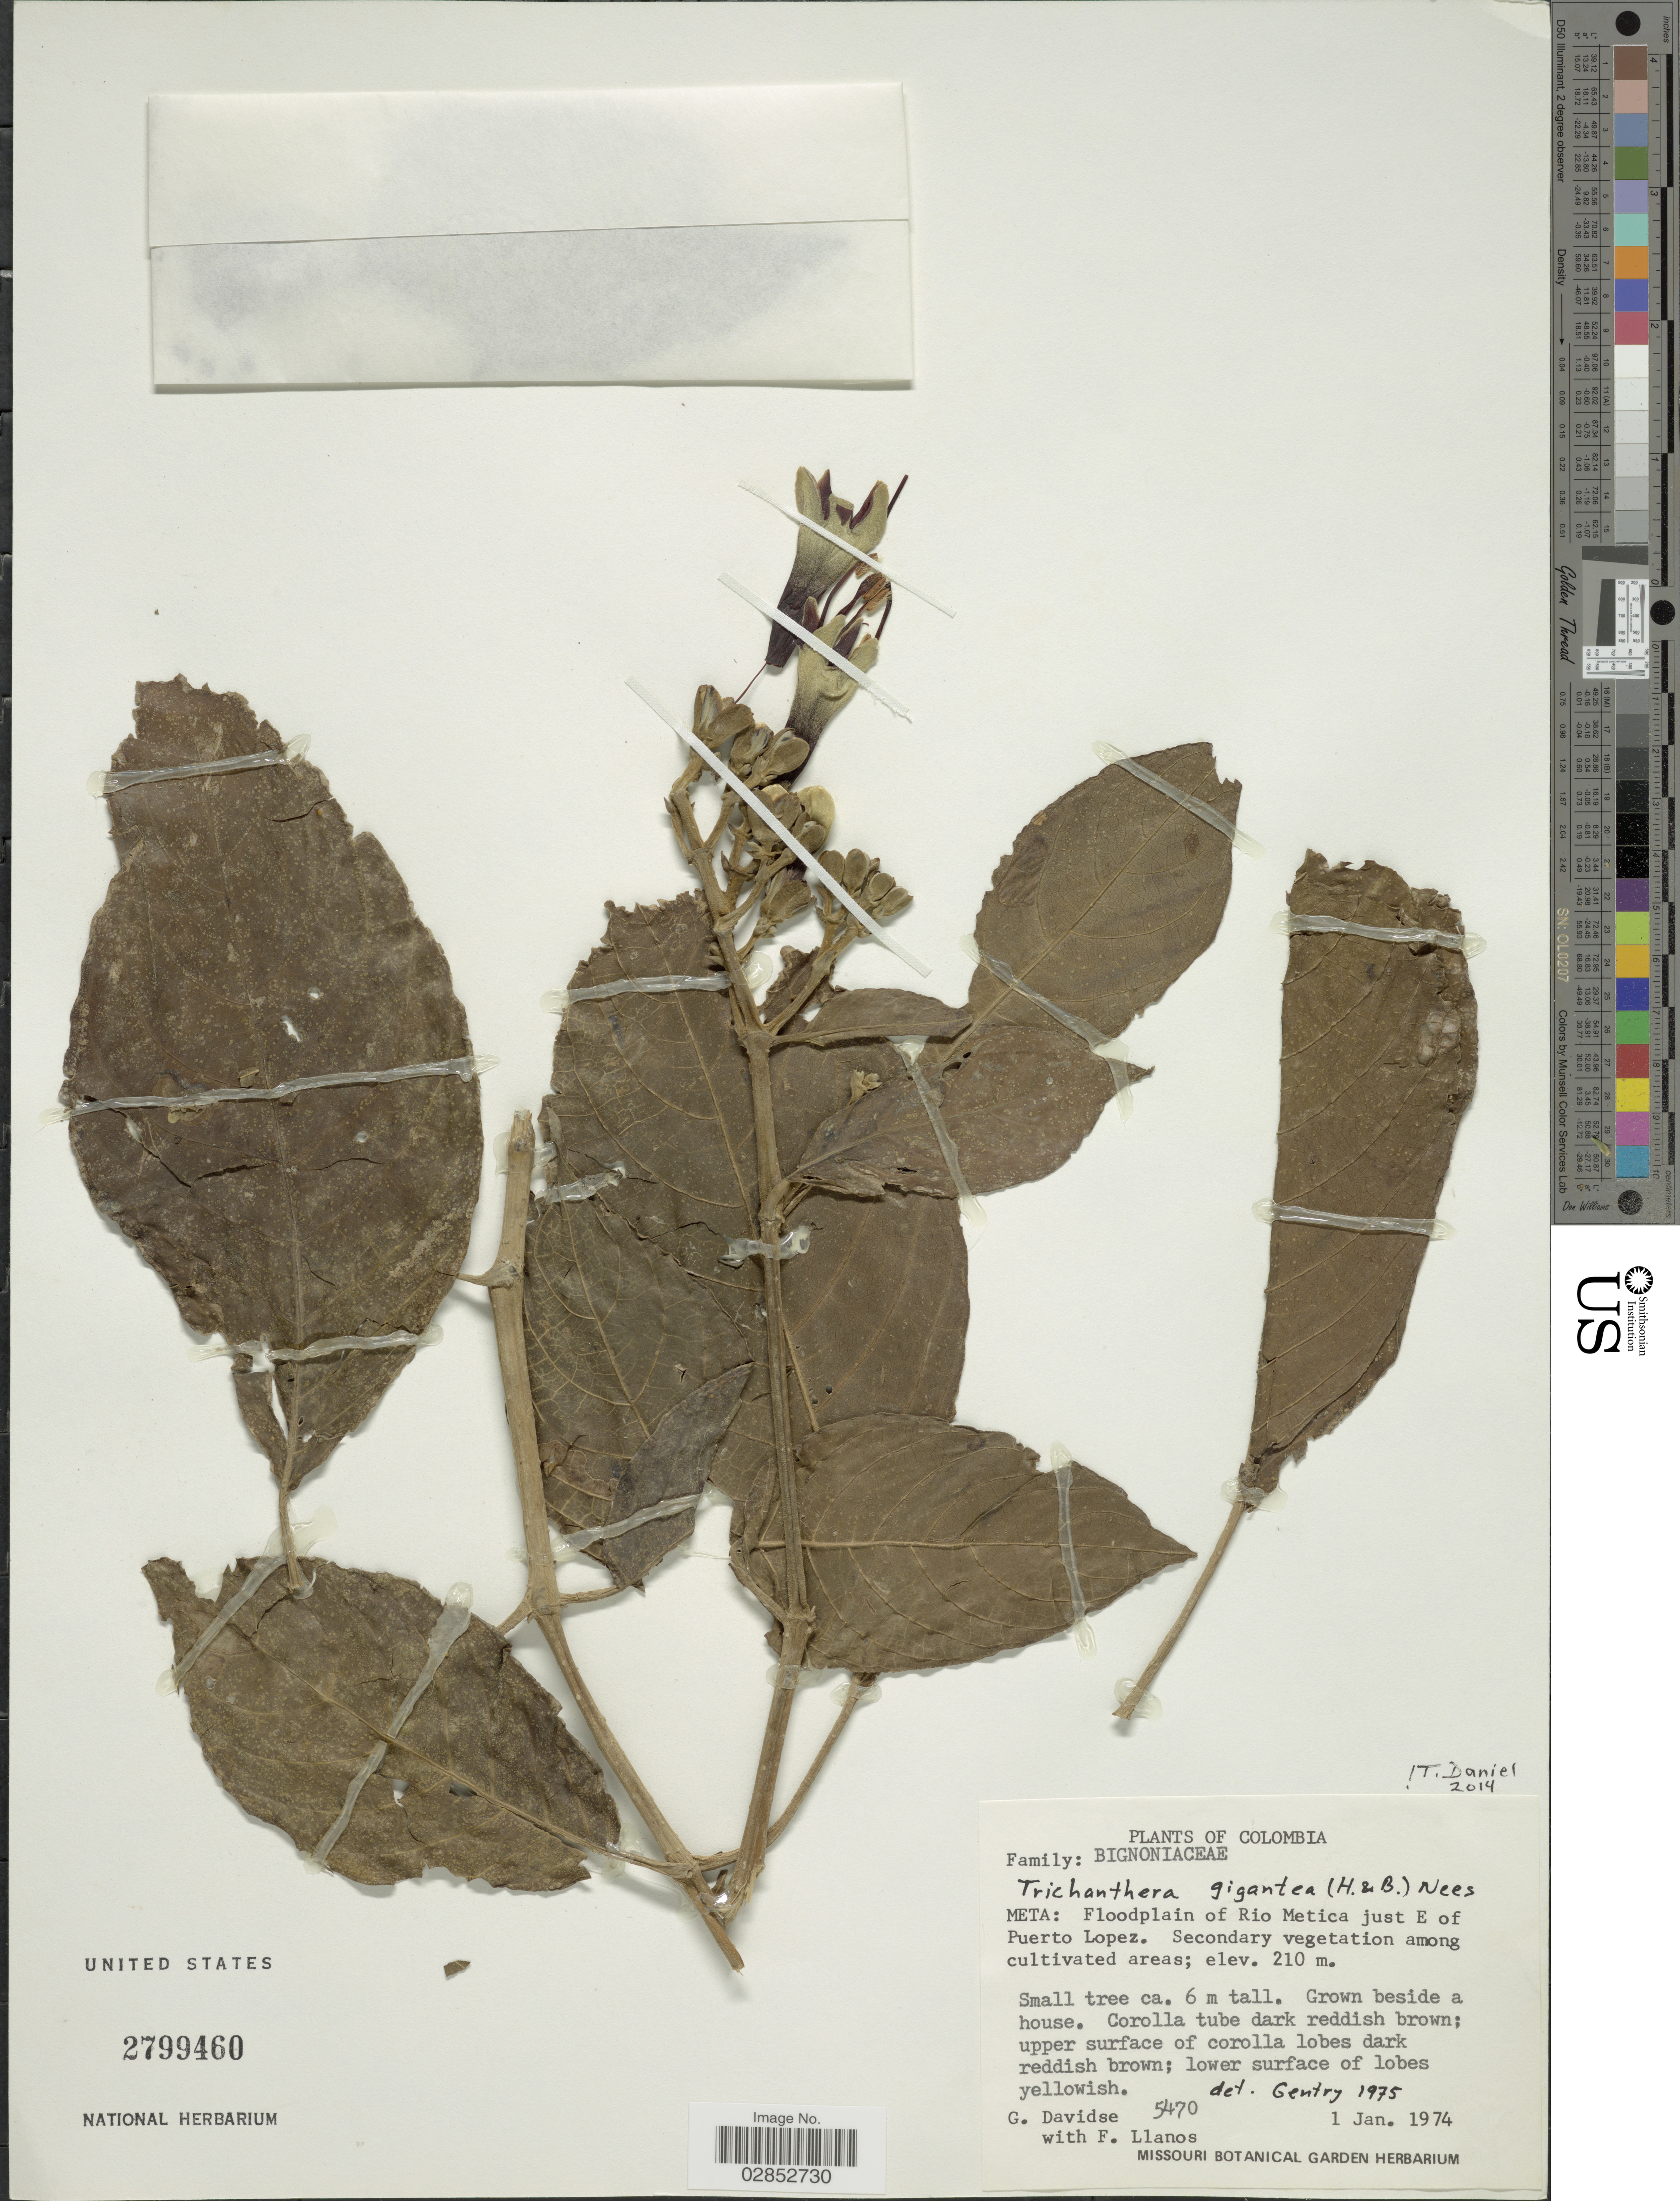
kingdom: Plantae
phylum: Tracheophyta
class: Magnoliopsida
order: Lamiales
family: Acanthaceae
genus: Trichanthera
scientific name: Trichanthera gigantea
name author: (Bonpl.) Nees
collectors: G. Davidse & F. Llanos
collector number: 5470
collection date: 1974-01-01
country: Colombia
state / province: Meta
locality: Floodplain of Rio Metica just E of Puerto Lopez.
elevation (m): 210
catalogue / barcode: US 2799460